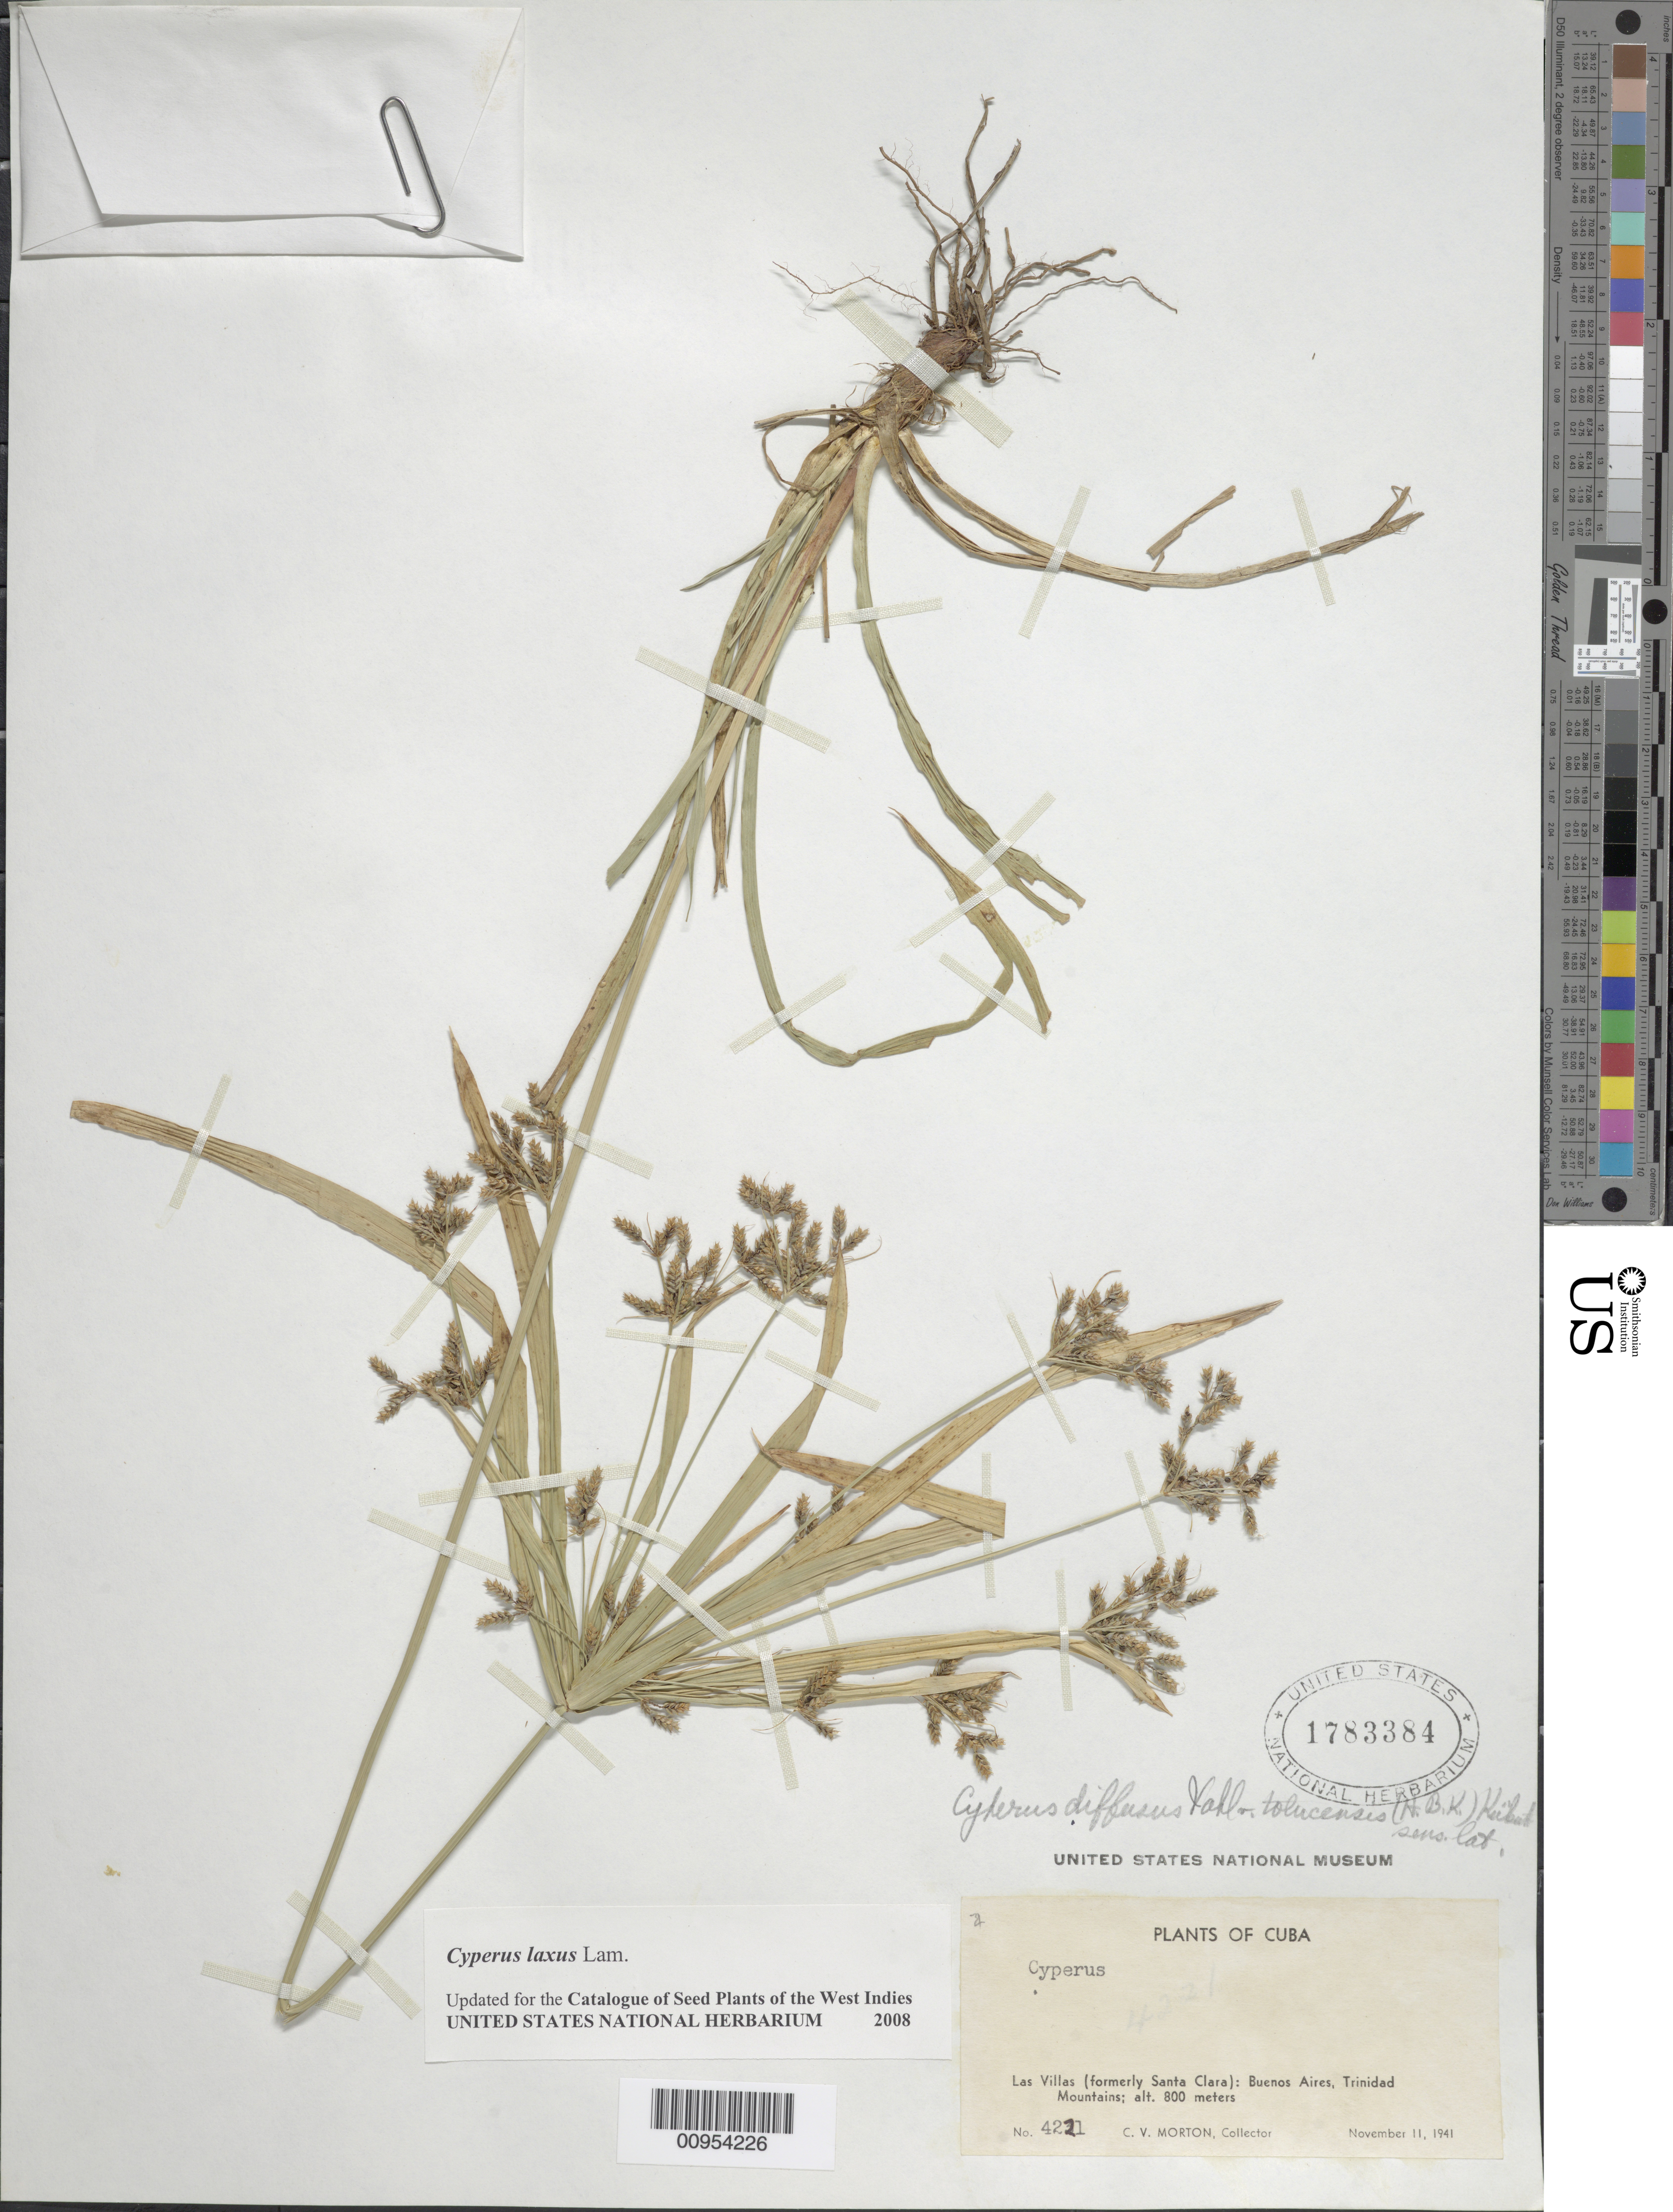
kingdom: Plantae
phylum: Tracheophyta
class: Liliopsida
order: Poales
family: Cyperaceae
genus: Cyperus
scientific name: Cyperus laxus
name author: Lam.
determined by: Strong, M. T., (US), Smithsonian Institution - National Museum of Natural History (UNITED STATES)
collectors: C. V. Morton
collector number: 4221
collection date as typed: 11 Nov 1941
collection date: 1941-11-11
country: Cuba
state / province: Las Villas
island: Cuba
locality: Buenos Aires, Trinidad Mounatains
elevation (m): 800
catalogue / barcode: US 1783384